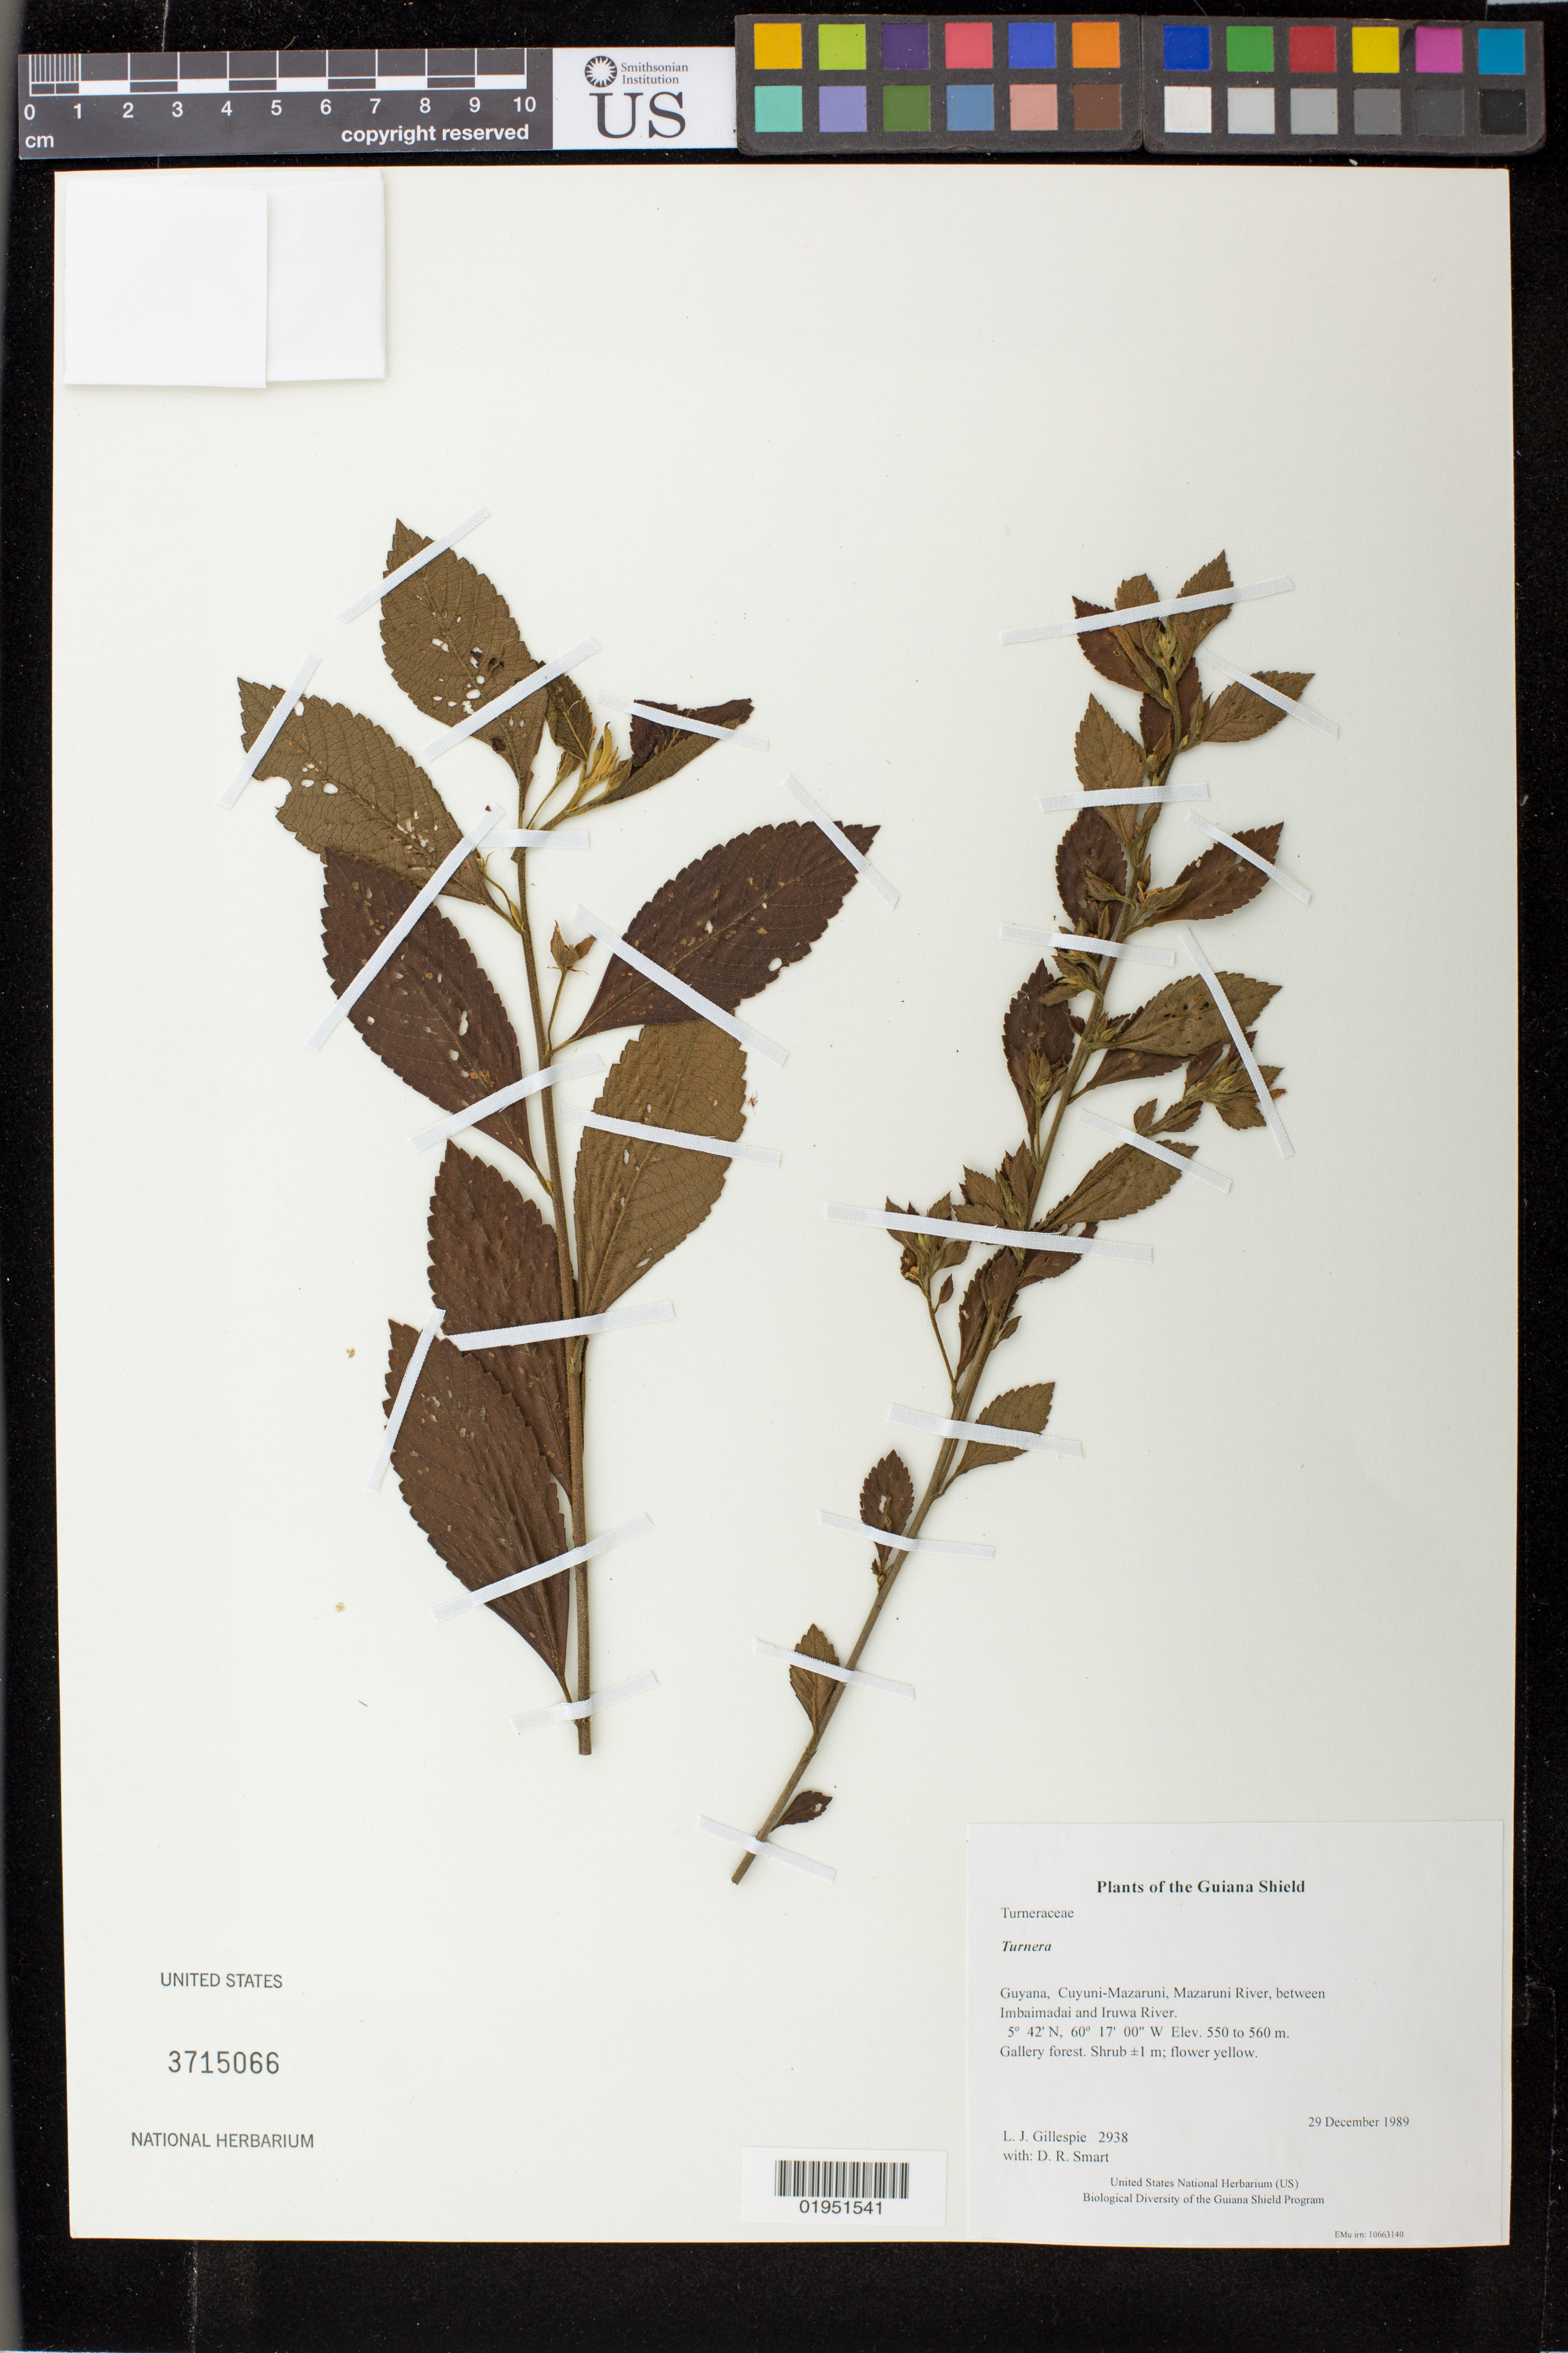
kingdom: Plantae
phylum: Tracheophyta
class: Magnoliopsida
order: Malpighiales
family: Turneraceae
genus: Turnera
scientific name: Turnera sp.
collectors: L. J. Gillespie & D. R. Smart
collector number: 2938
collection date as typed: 29 December 1989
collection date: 1989-12-29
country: Guyana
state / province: Cuyuni-Mazaruni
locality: Mazaruni River, between Imbaimadai and Iruwa River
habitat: Gallery forest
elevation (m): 550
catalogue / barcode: US 3715066